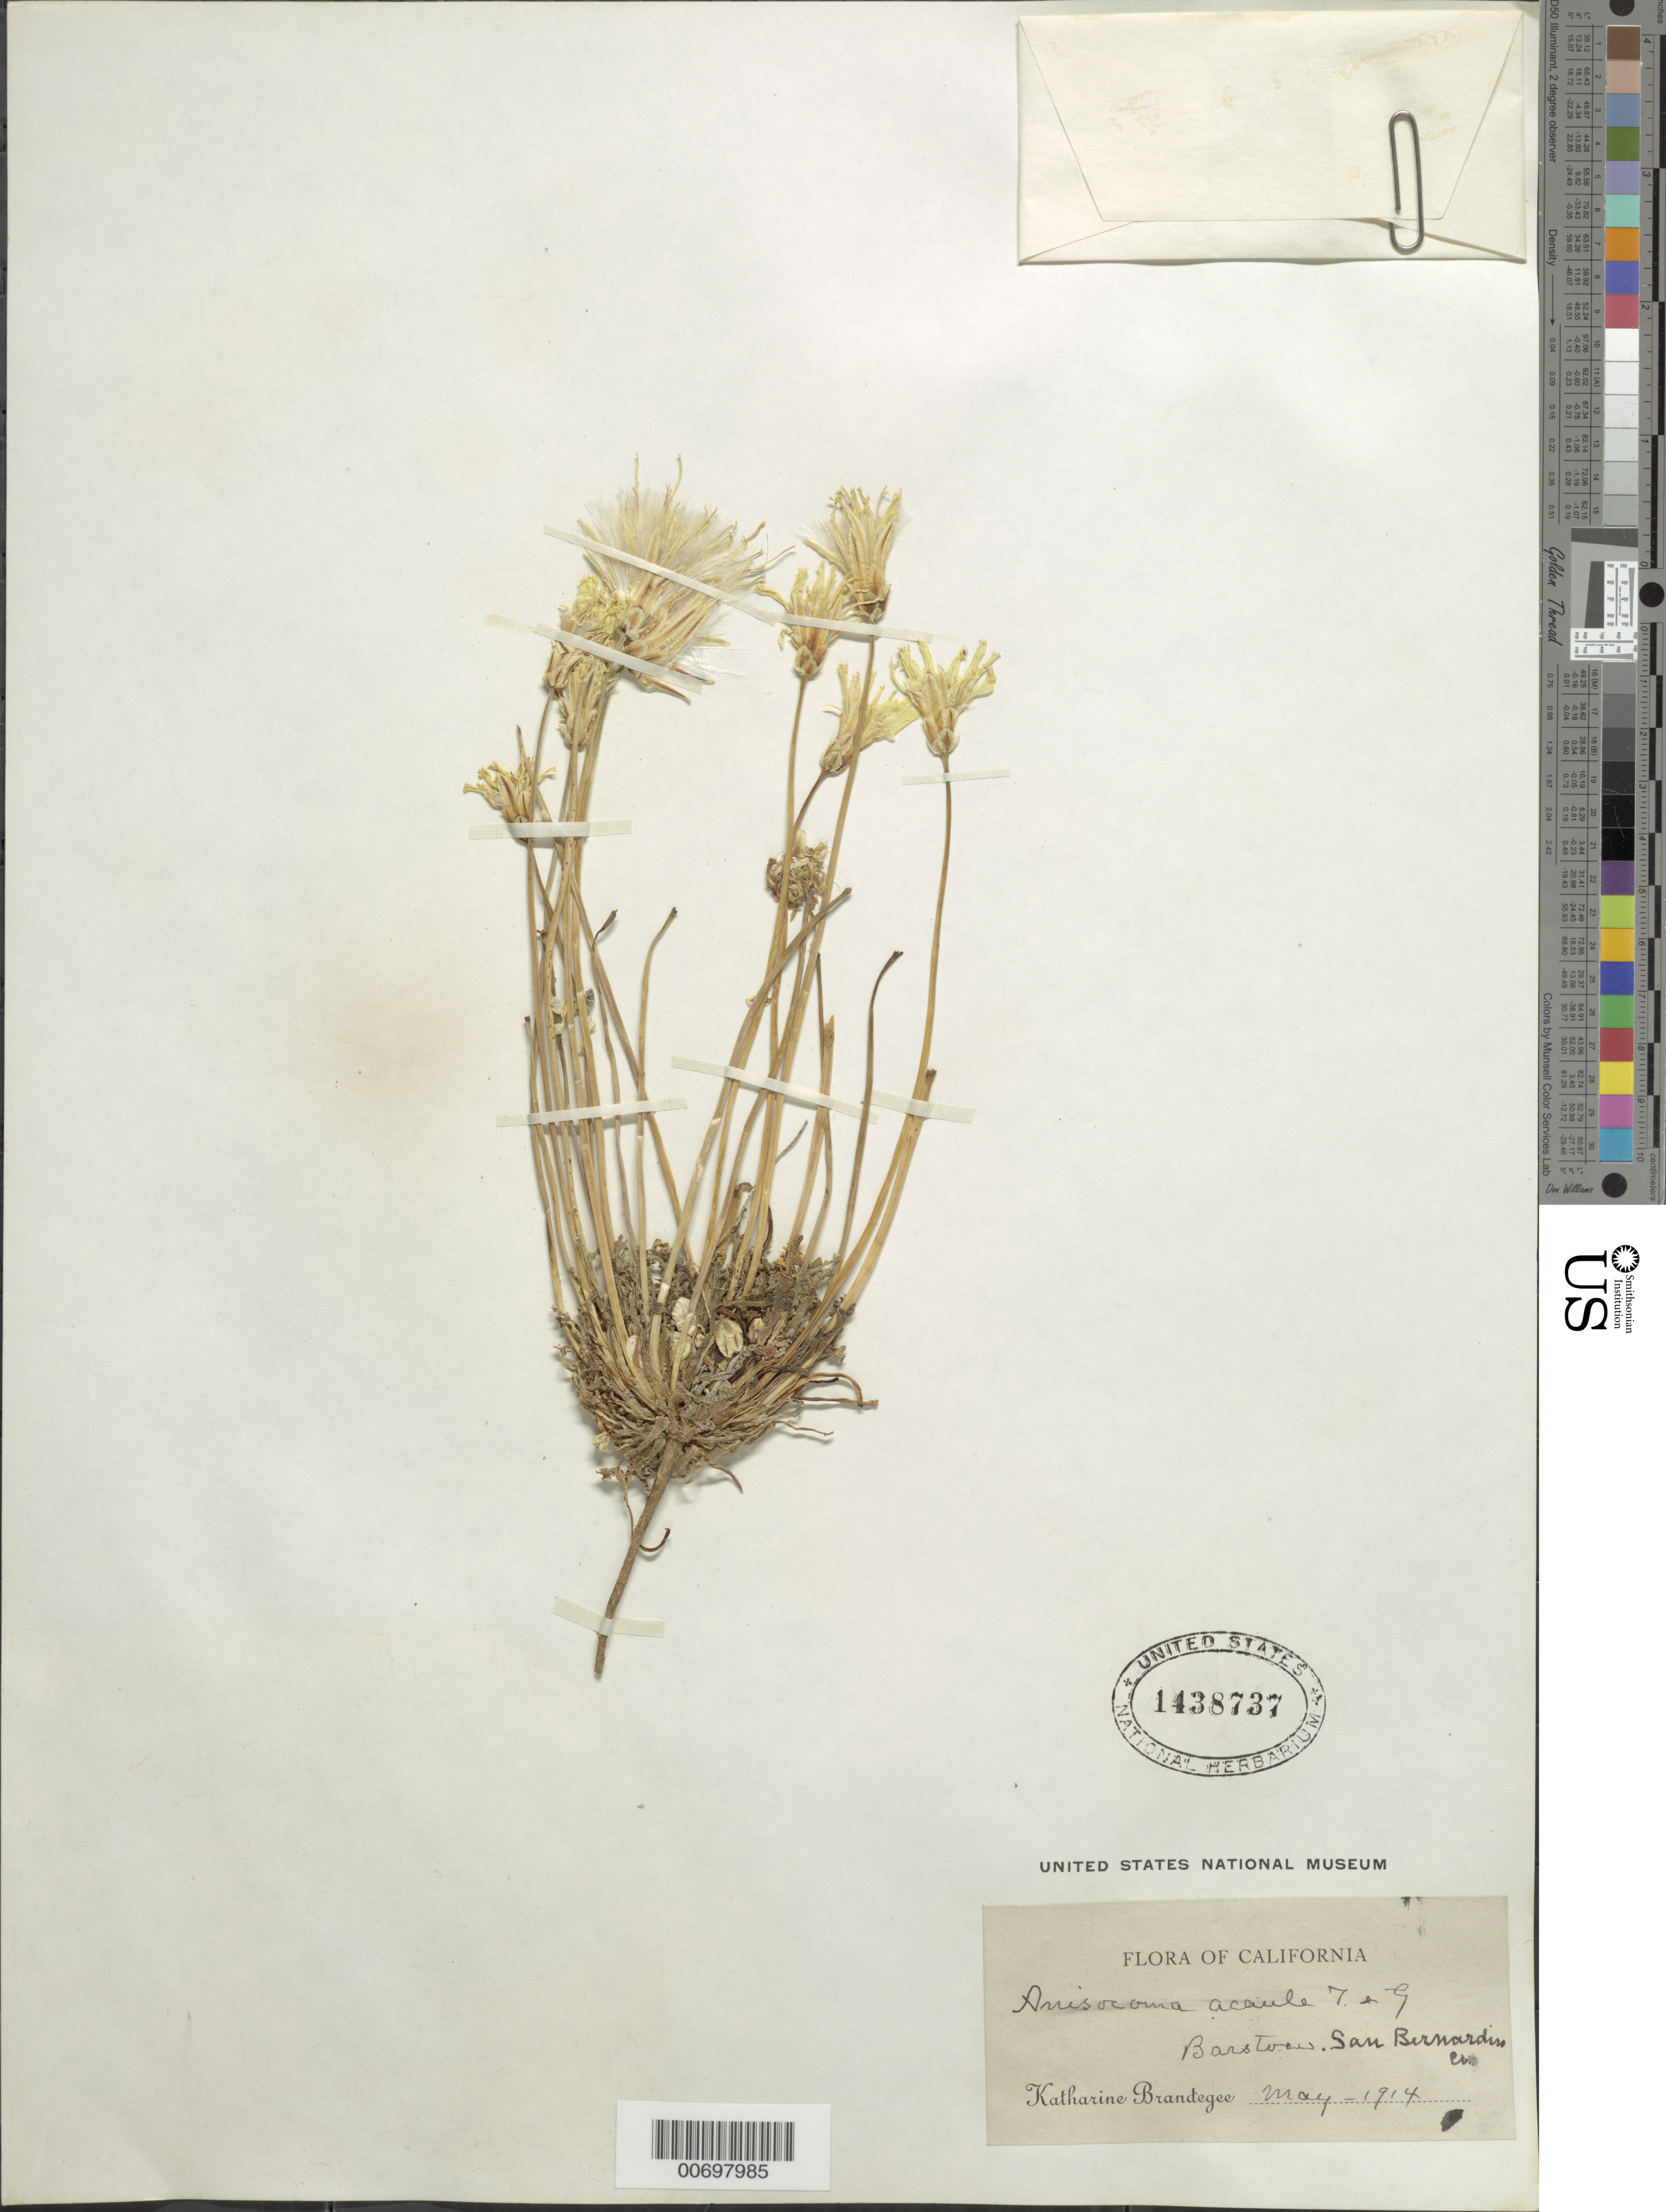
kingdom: Plantae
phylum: Tracheophyta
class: Magnoliopsida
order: Asterales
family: Asteraceae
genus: Anisocoma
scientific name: Anisocoma acaulis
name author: Torr. & A. Gray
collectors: M. K. Brandegee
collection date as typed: May 1914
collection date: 1914-05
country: United States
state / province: California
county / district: San Bernardino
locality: Barstow.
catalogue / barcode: US 1438737